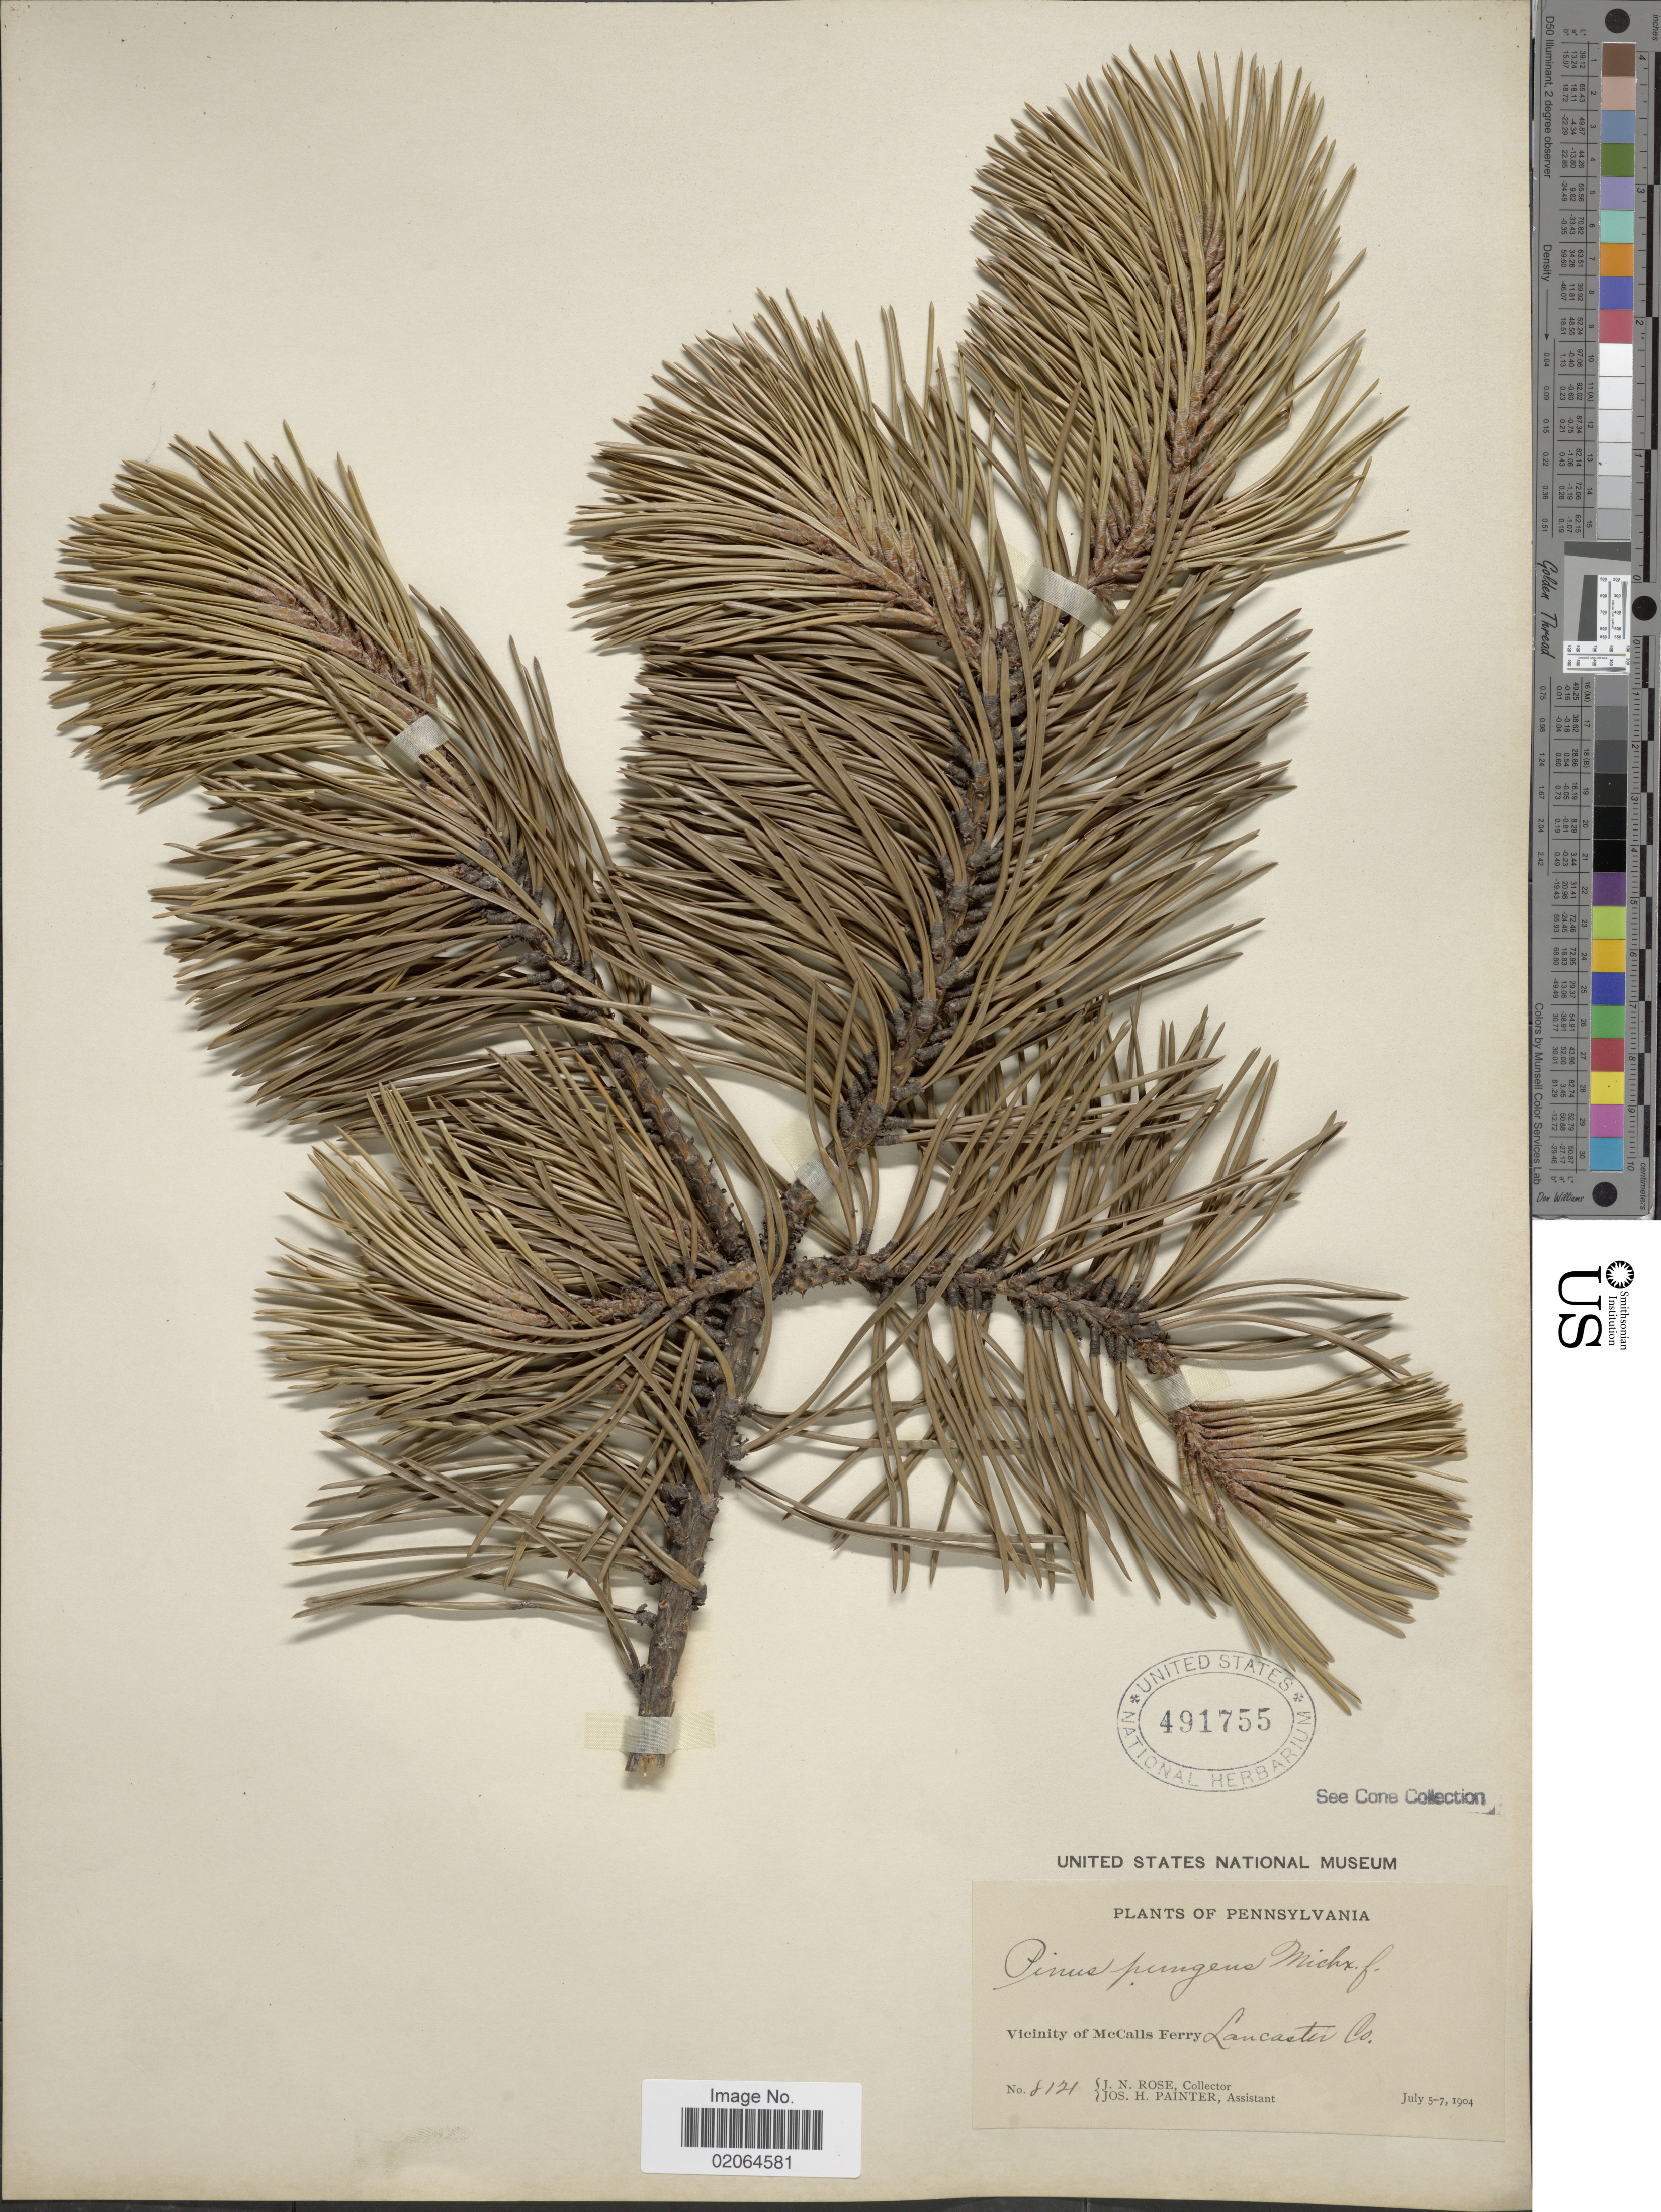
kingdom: Plantae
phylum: Tracheophyta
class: Pinopsida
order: Pinales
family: Pinaceae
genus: Pinus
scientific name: Pinus pungens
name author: Lamb.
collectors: J. N. Rose & J. H. Painter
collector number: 8121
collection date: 1904-07-05/1904-07-07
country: United States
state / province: Pennsylvania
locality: Pennsylvania. Vicinity of McCalls Ferry Lancaster co.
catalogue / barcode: US 491755